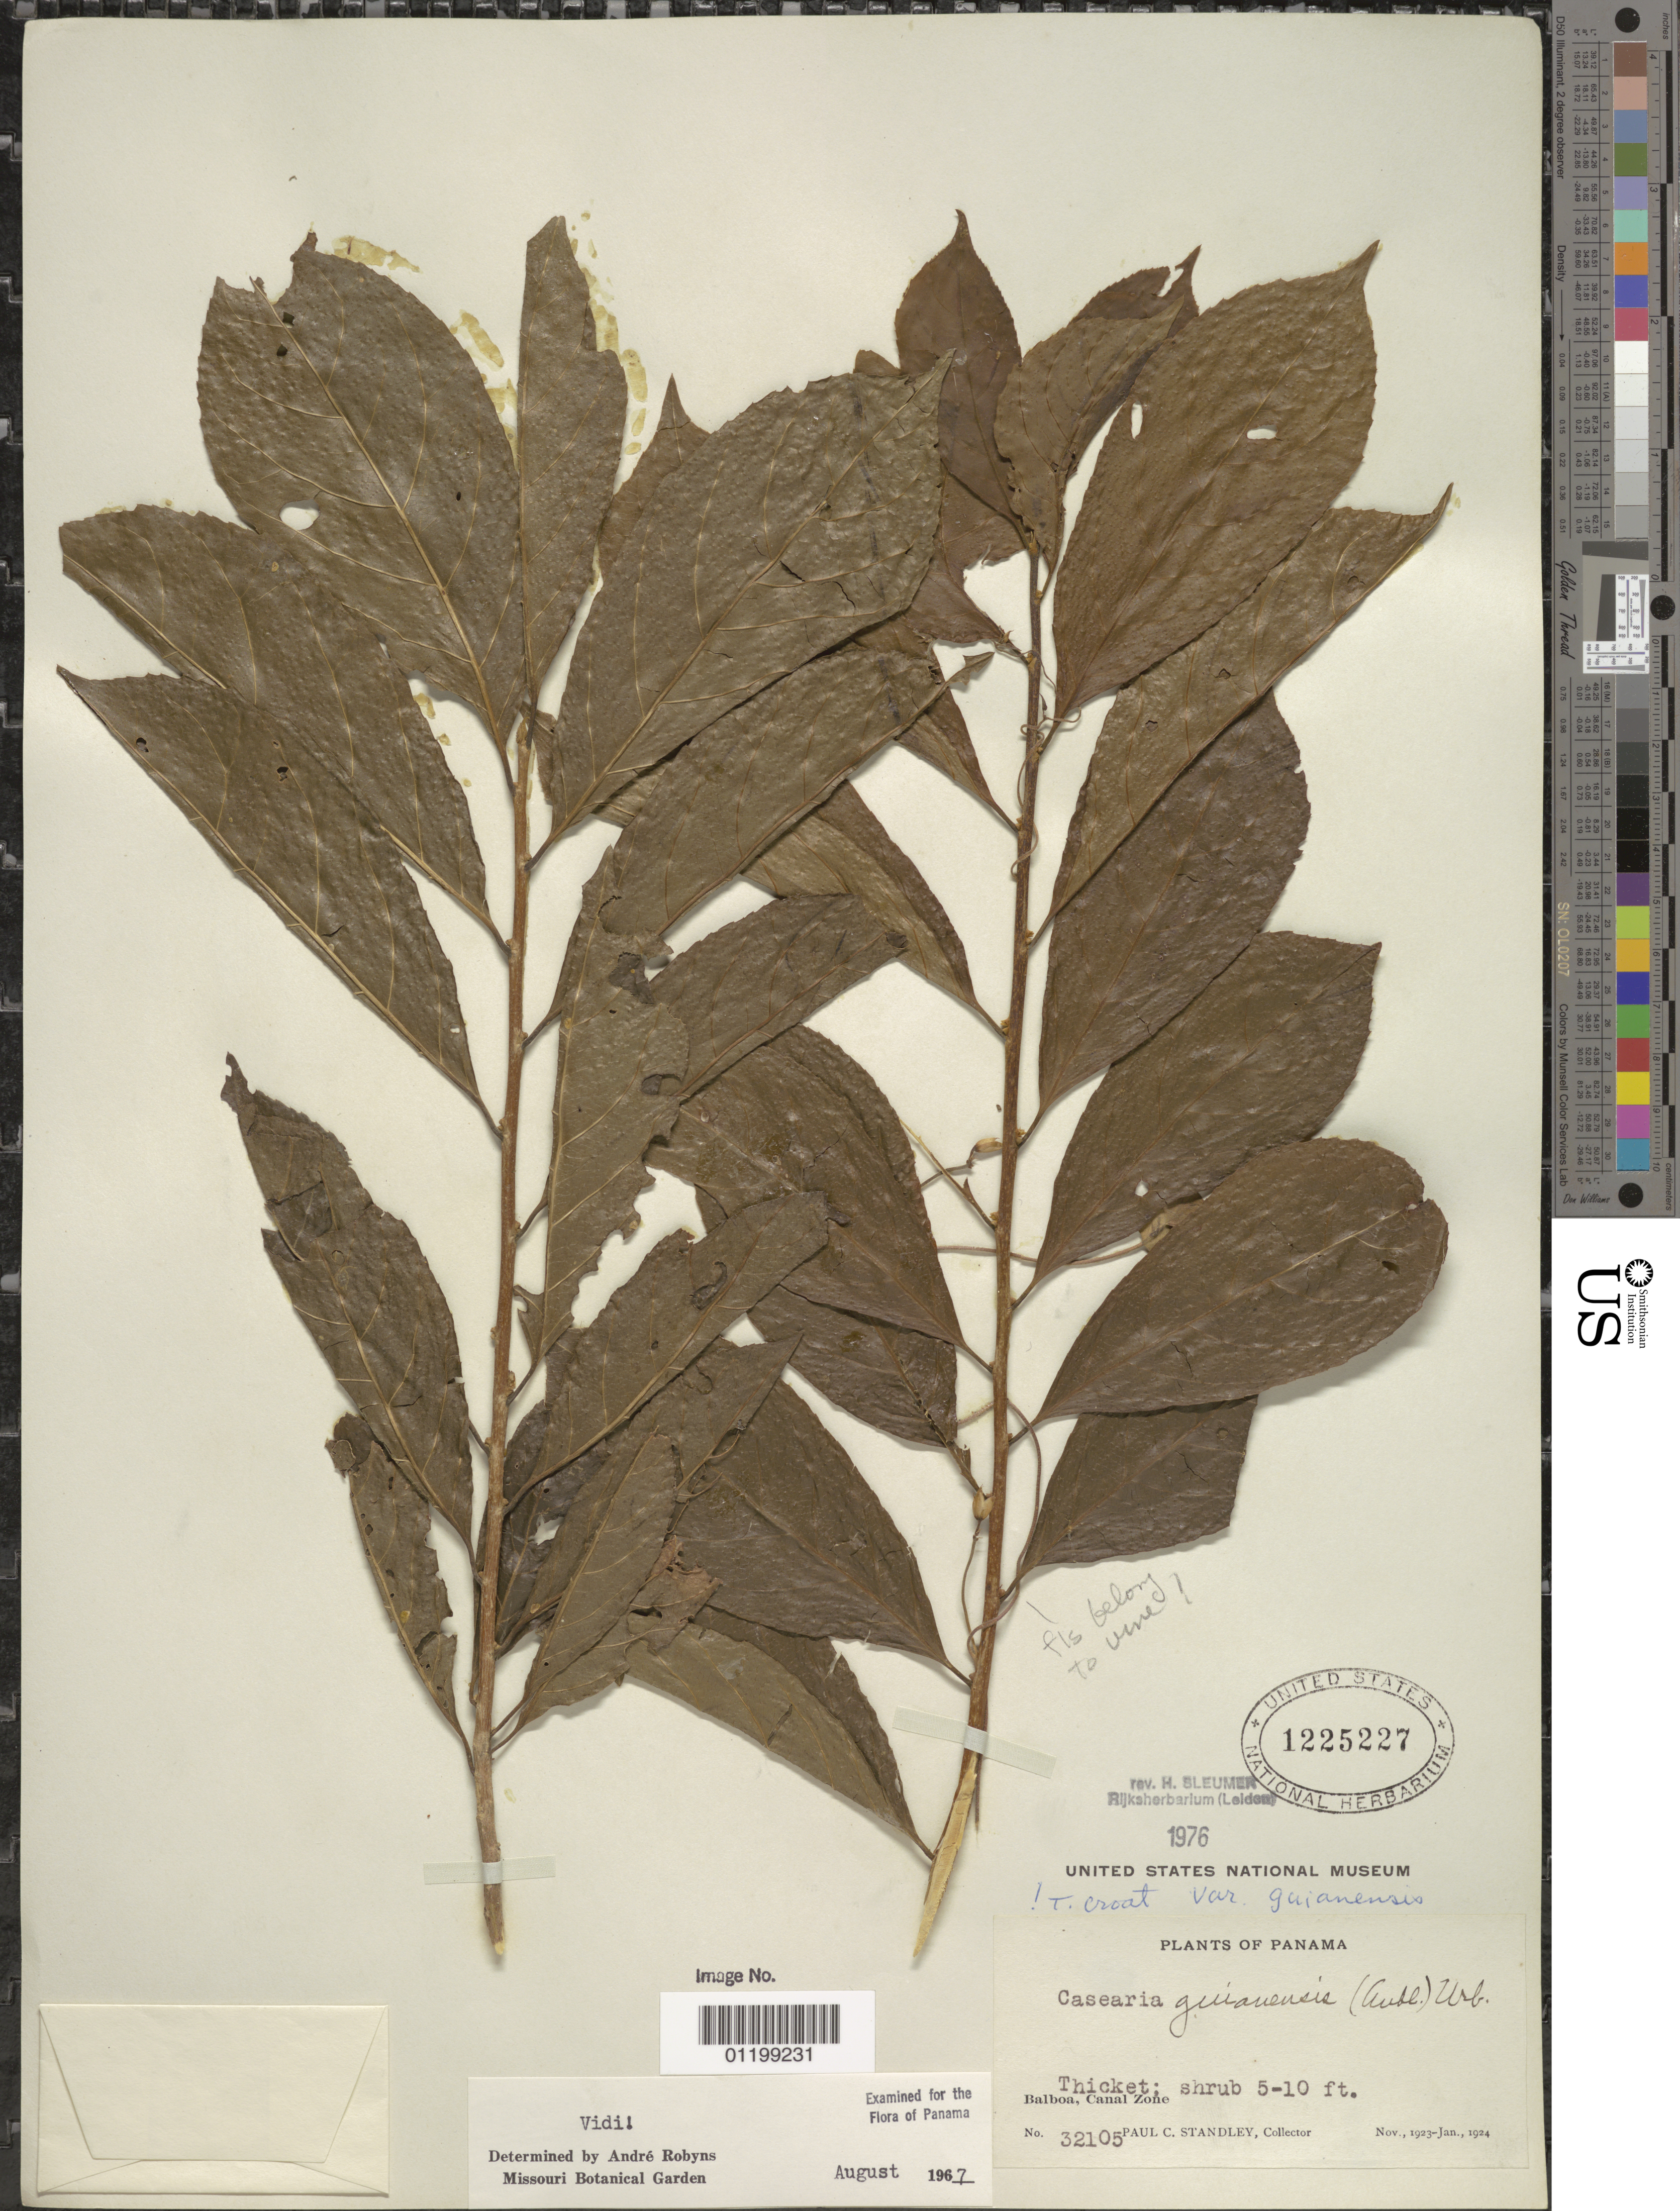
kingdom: Plantae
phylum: Tracheophyta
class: Magnoliopsida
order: Malpighiales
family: Salicaceae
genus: Casearia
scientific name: Casearia guianensis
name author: (Aubl.) Urb.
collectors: P. C. Standley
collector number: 32105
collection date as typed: Nov 1923 to -- Jan 1924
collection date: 1923-11/1924-01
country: Panama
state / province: Panamá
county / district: Canal Zone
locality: Balboa.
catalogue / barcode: US 1225227